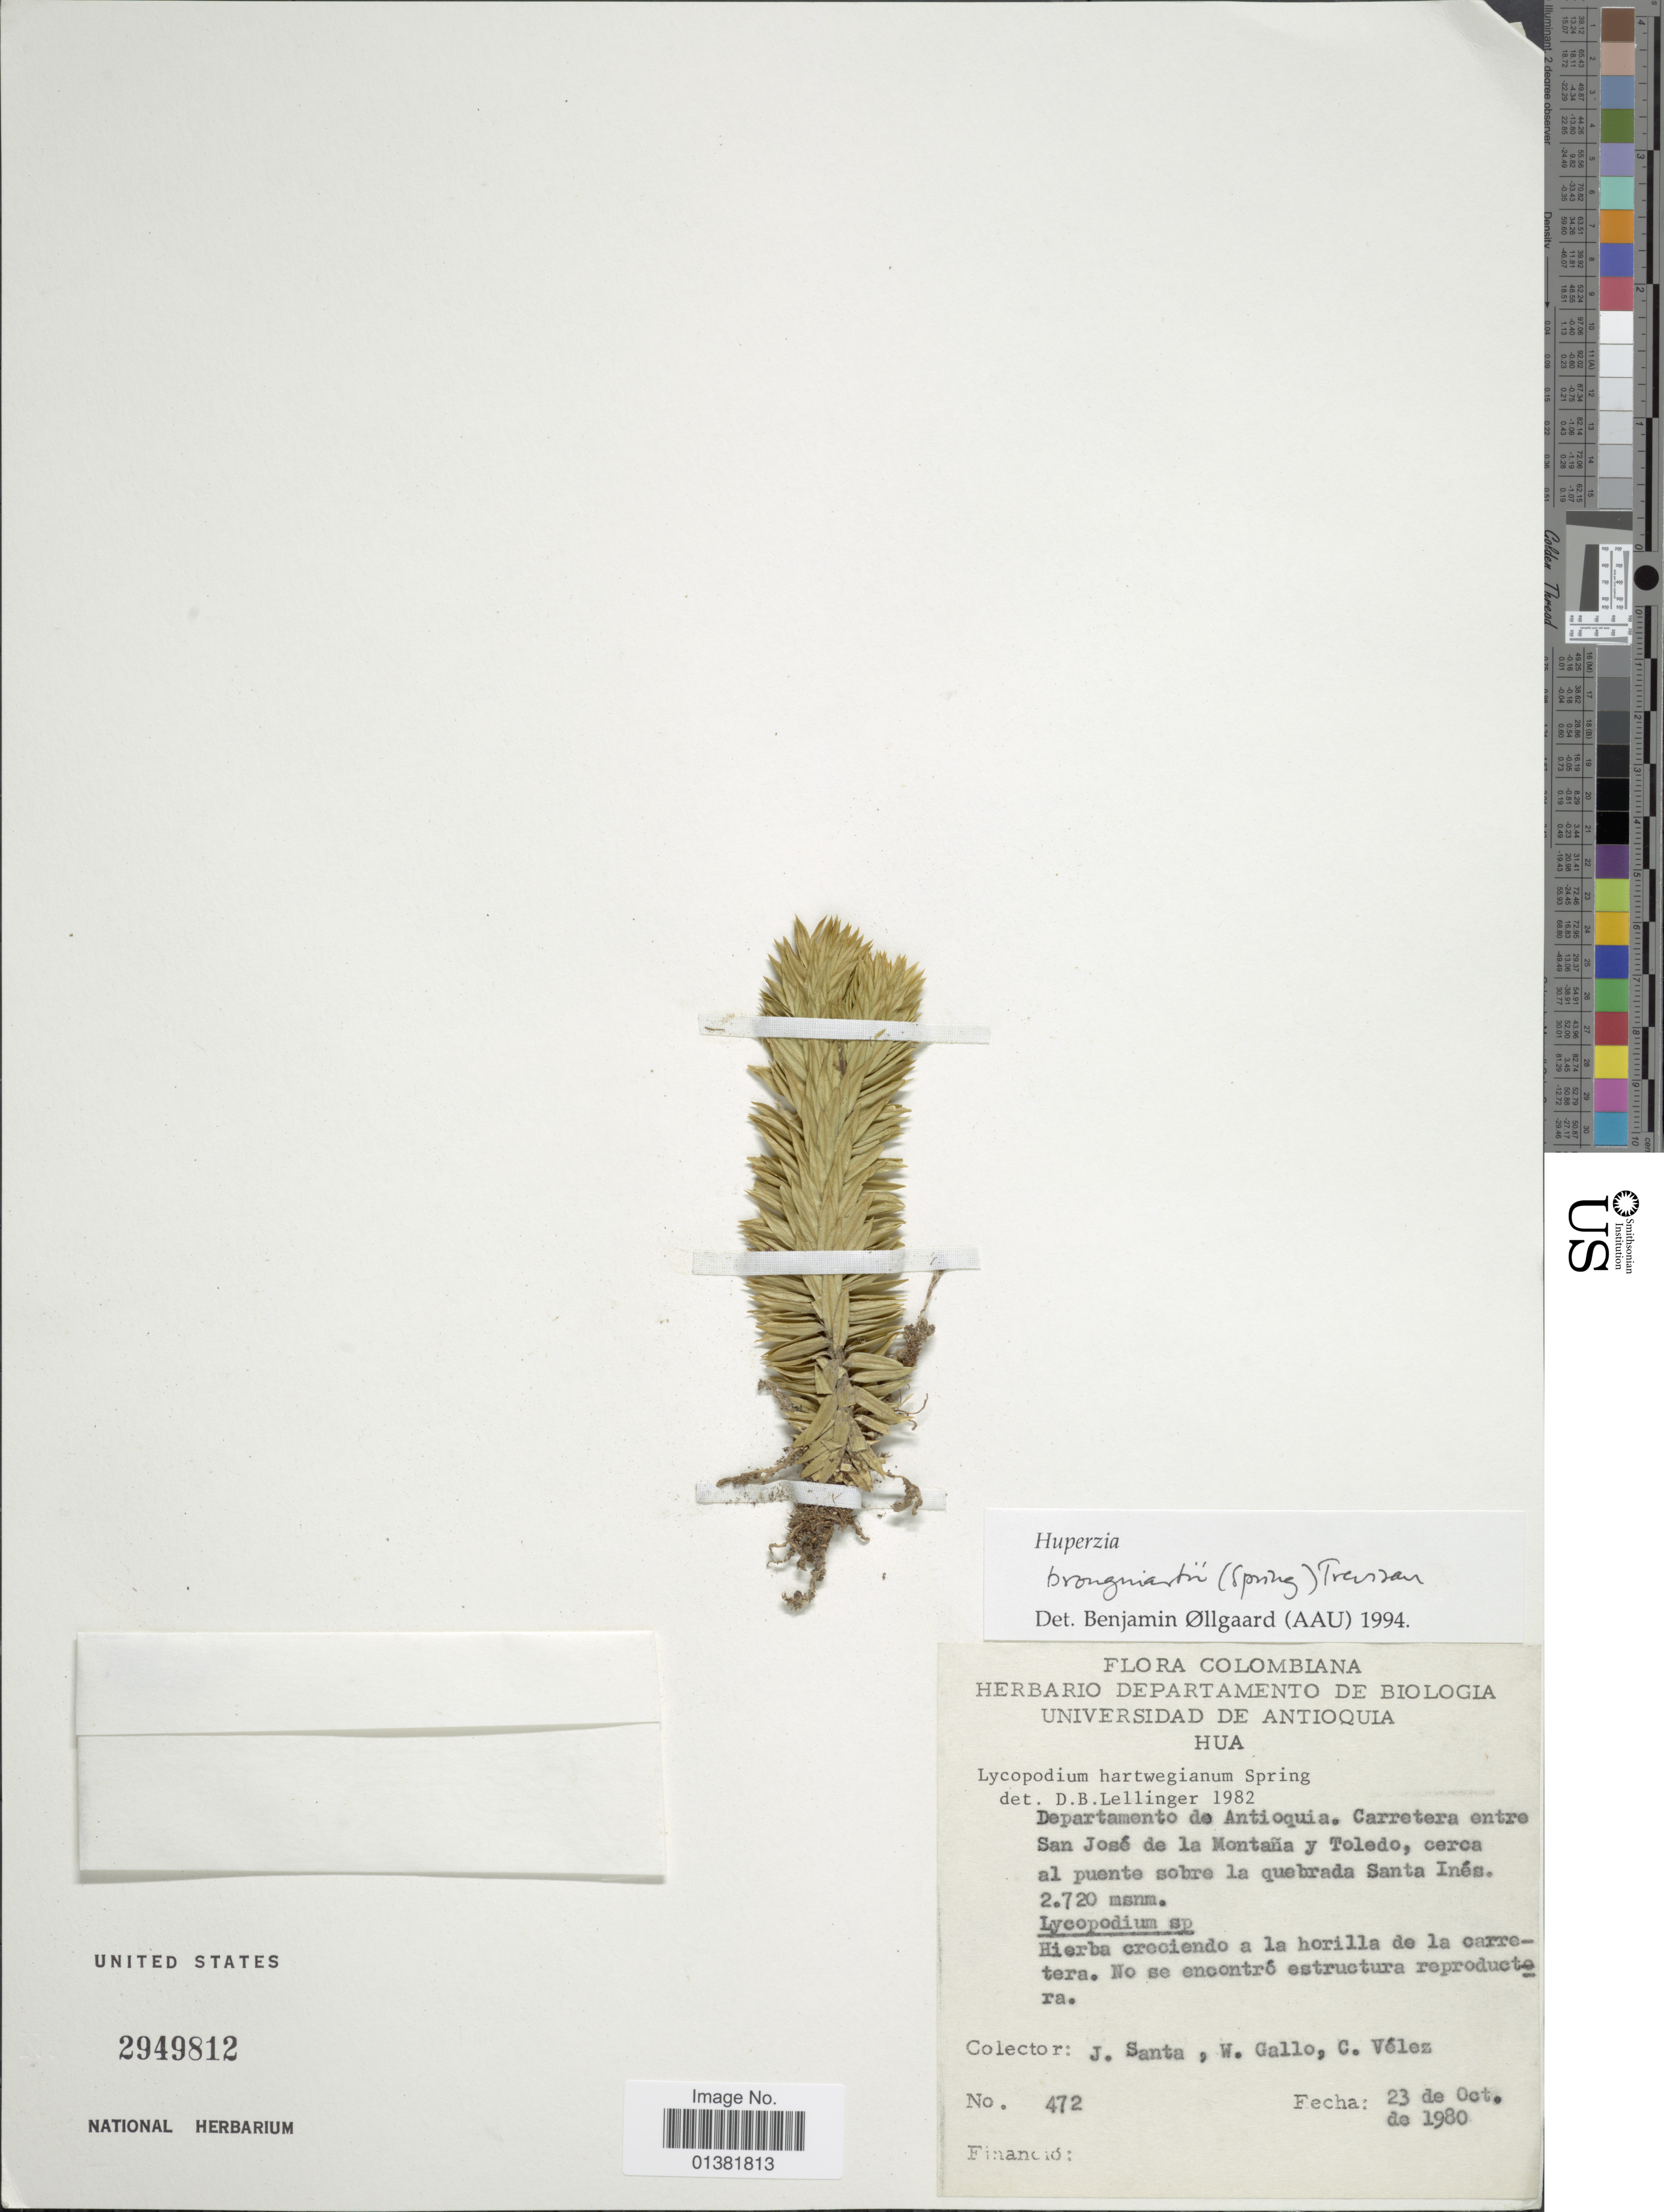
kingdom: Plantae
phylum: Tracheophyta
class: Lycopodiopsida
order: Lycopodiales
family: Lycopodiaceae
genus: Phlegmariurus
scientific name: Phlegmariurus brongniartii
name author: (Spring) B. Øllg.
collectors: J. Santa, W. Gallo & C. Velez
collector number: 472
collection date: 1980-10-23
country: Colombia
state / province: Antioquia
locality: Carretera entre San José de la Montaña y Toledo, cerca al puente sobre la quebrada Santa Inés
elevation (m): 2720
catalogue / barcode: US 2949812